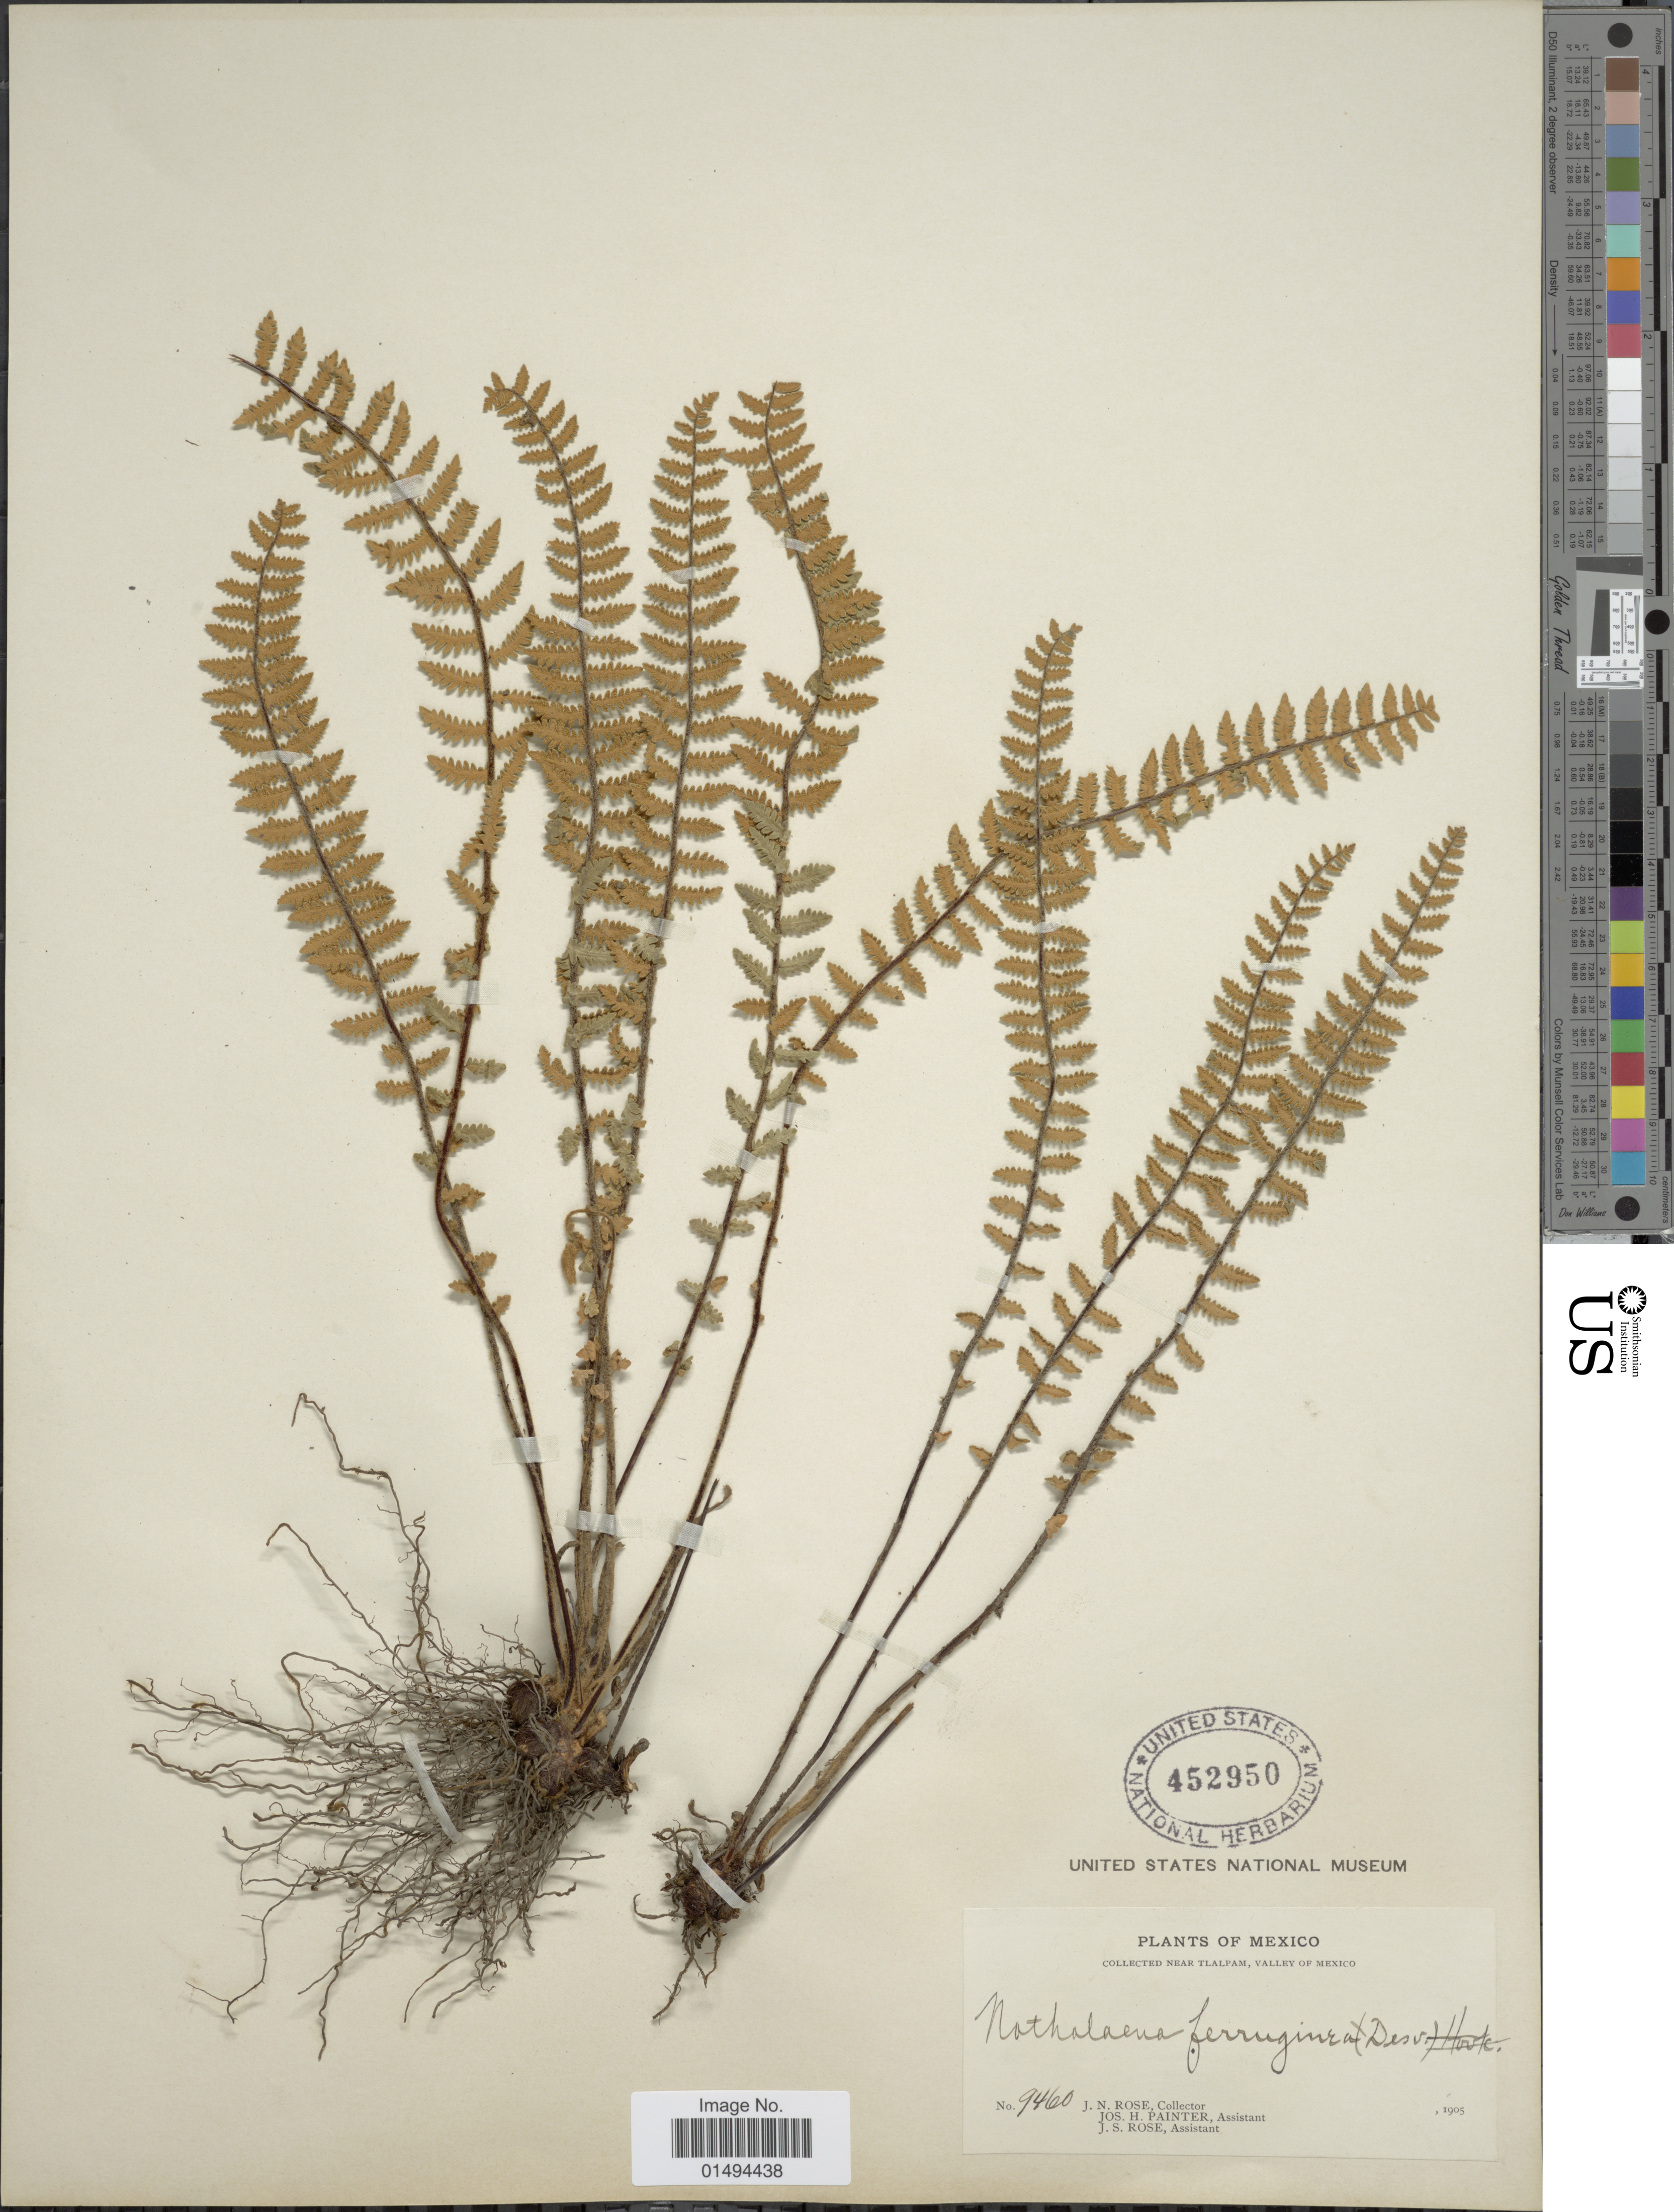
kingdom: Plantae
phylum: Tracheophyta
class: Polypodiopsida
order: Polypodiales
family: Pteridaceae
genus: Myriopteris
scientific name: Myriopteris aurea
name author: (Poir.) Grusz & Windham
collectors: J. N. Rose, J. H. Painter & J. S. Rose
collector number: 9460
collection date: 1905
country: Mexico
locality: Near Tlalpalm, Valley of mexico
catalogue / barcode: US 452950